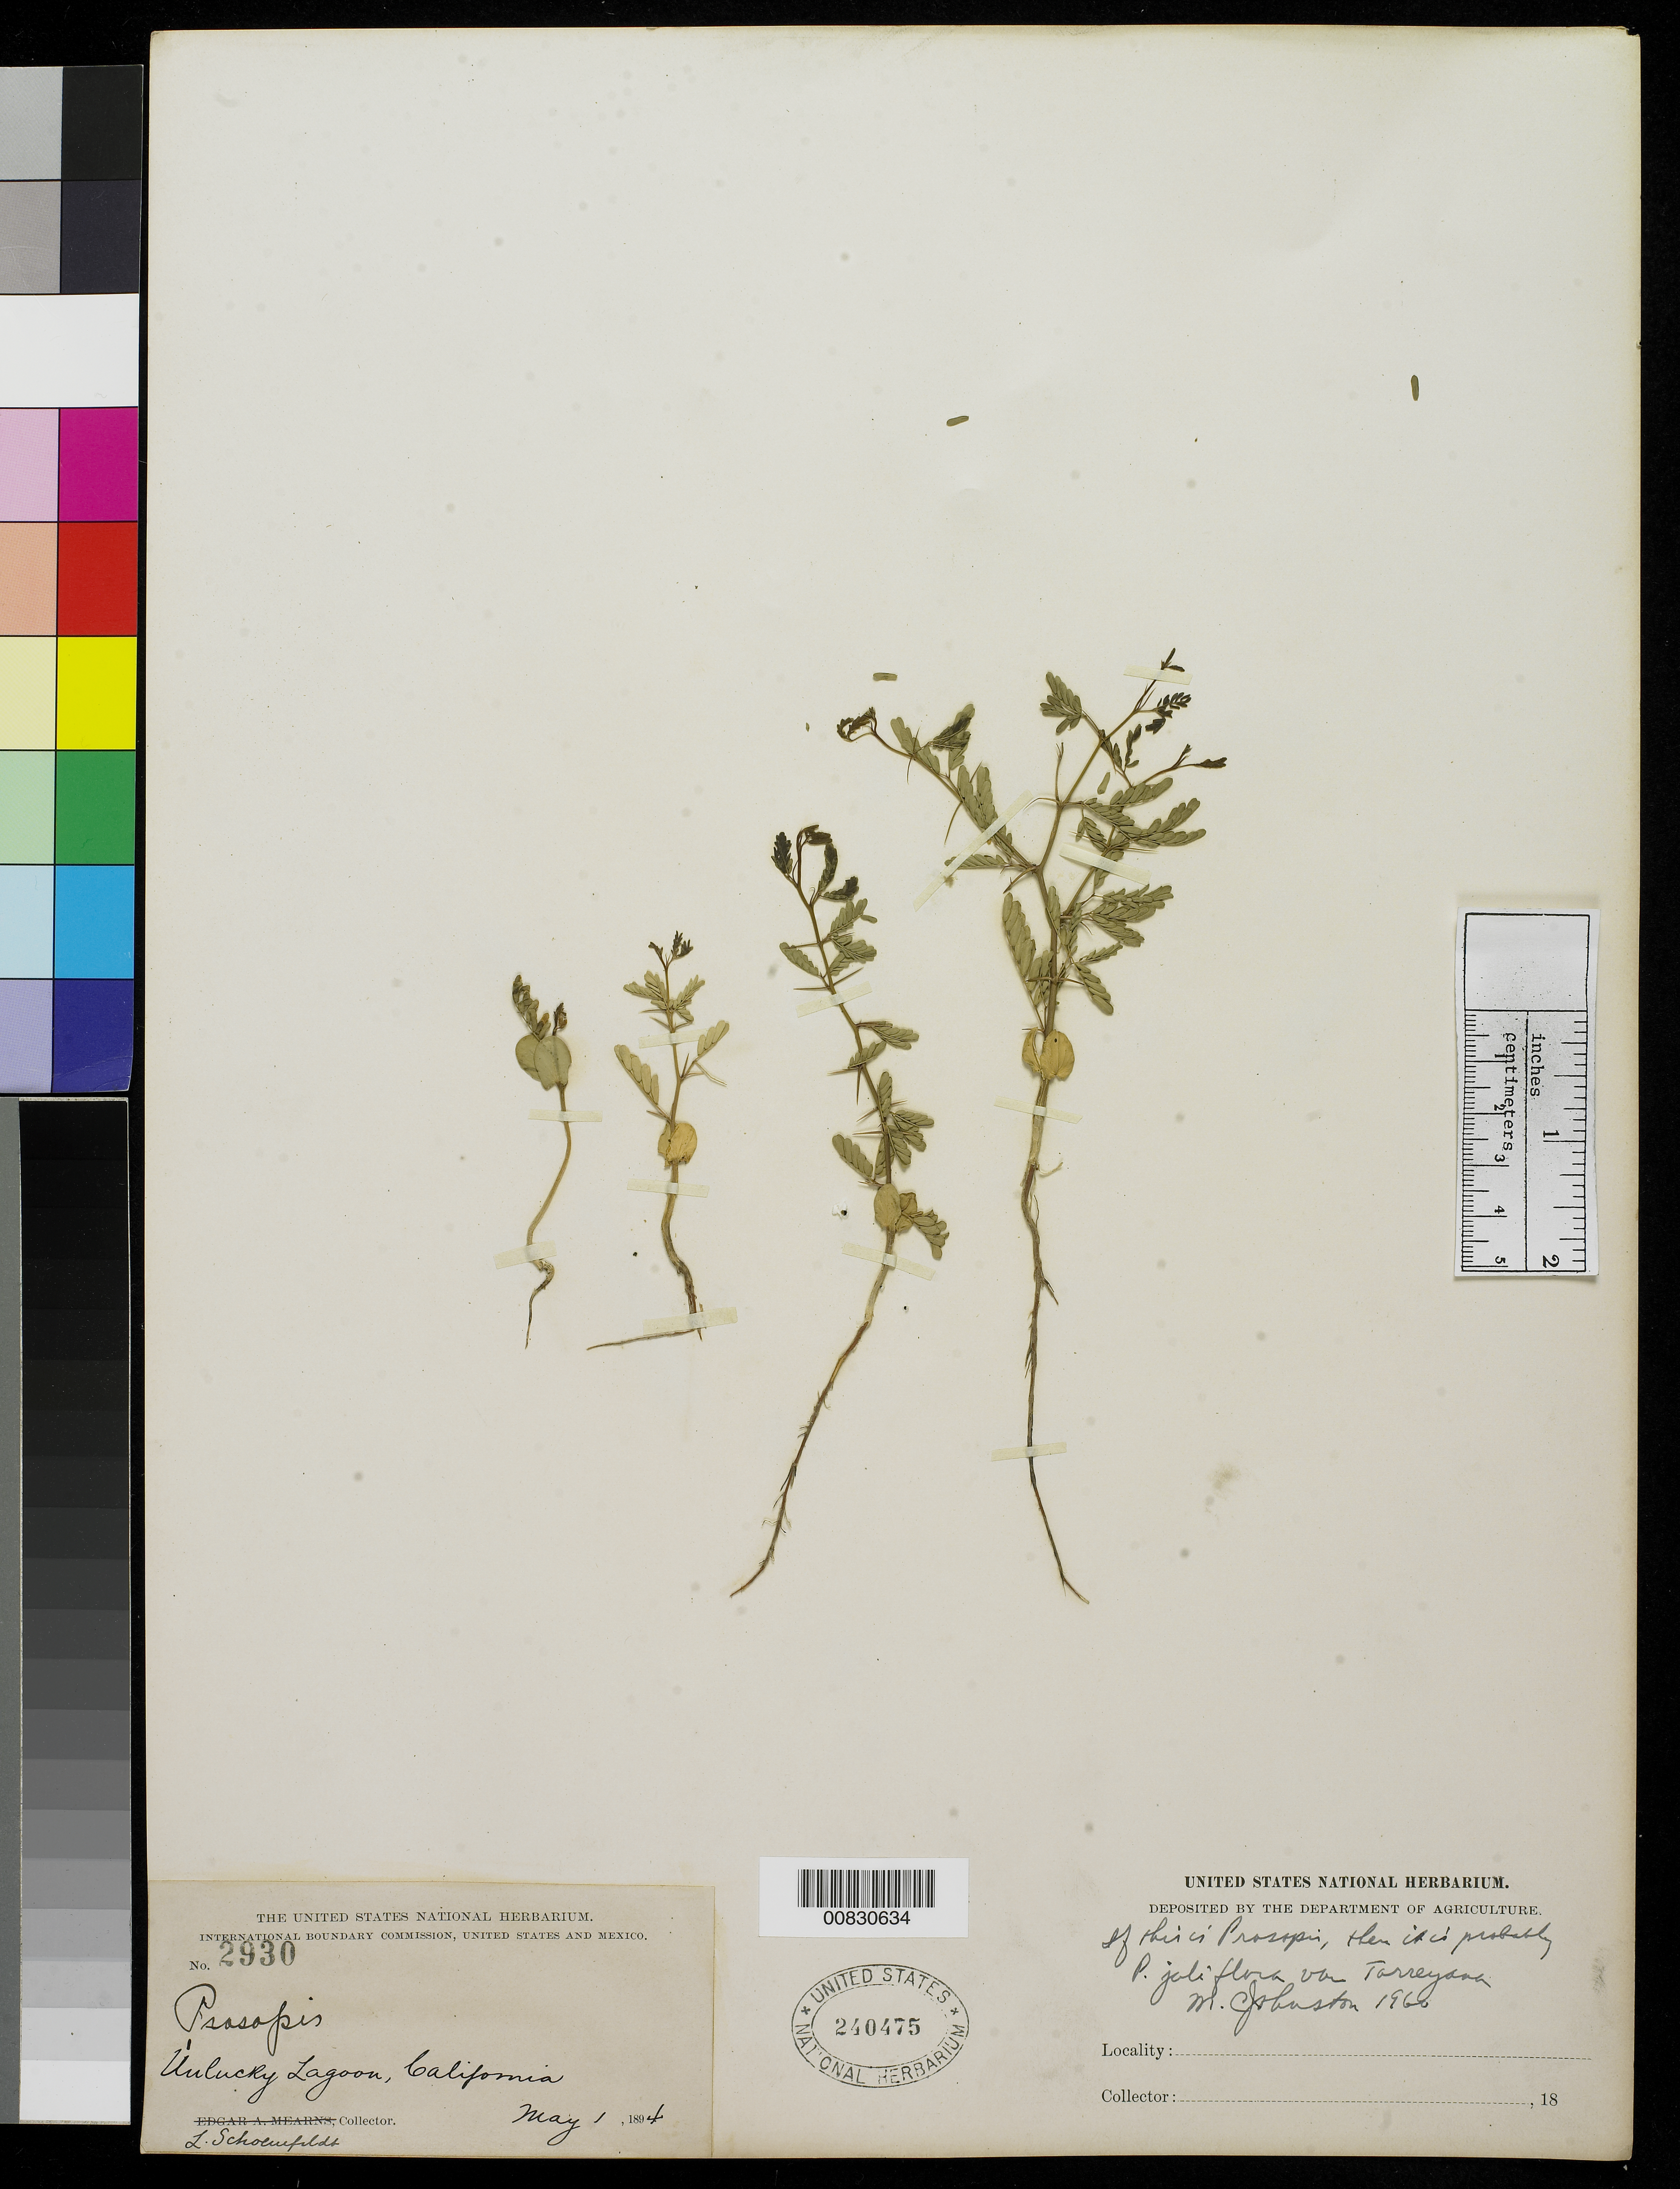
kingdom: Plantae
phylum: Tracheophyta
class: Magnoliopsida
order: Fabales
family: Fabaceae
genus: Neltuma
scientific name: Neltuma odorata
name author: (Torr. & Frém.) C. E. Hughes & G.P. Lewis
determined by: Strong, Mark T., (BOT), Smithsonian Institution - National Museum of Natural History (UNITED STATES)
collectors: L. Schoenfeldt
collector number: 2930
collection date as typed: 01 May 1894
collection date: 1894-05-01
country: United States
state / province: California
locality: Unlucky Lagoon, California.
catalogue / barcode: US 240475